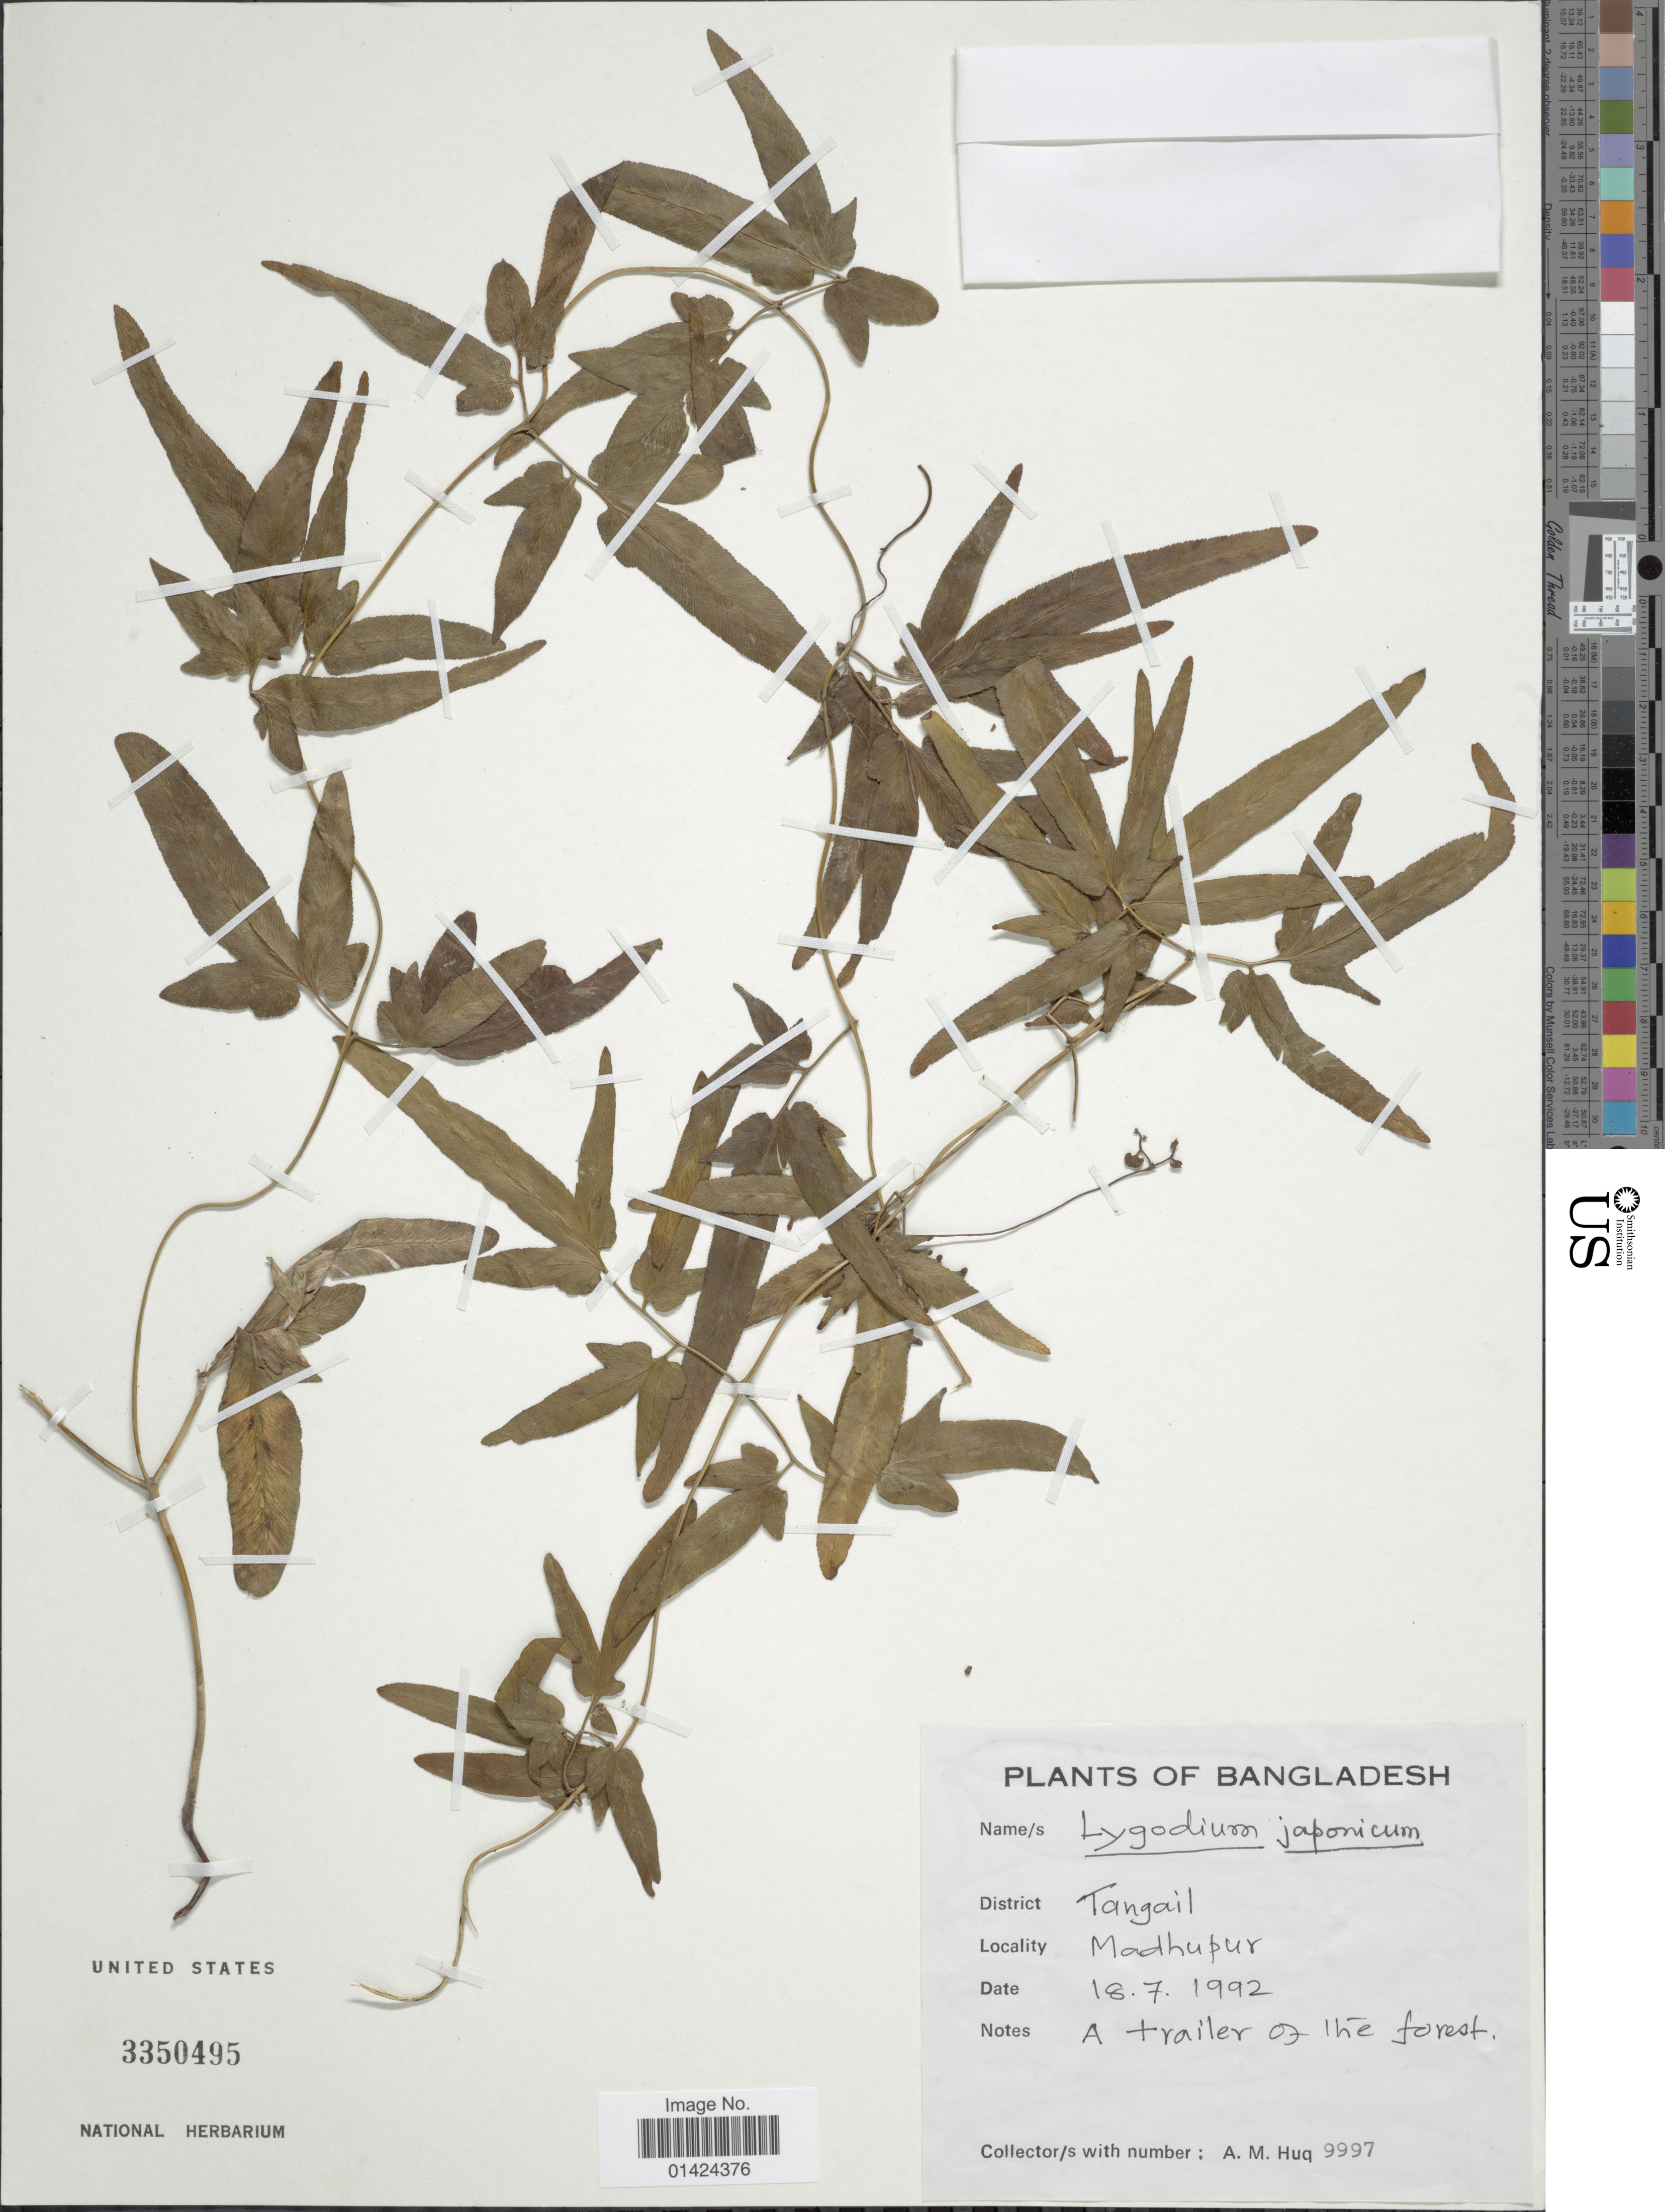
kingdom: Plantae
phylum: Tracheophyta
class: Polypodiopsida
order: Schizaeales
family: Lygodiaceae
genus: Lygodium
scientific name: Lygodium japonicum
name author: (Thunb.) Sw.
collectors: A. M. Huq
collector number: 9997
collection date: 1992-07-18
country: Bangladesh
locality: District Tangail. Madhupur.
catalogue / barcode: US 3350495